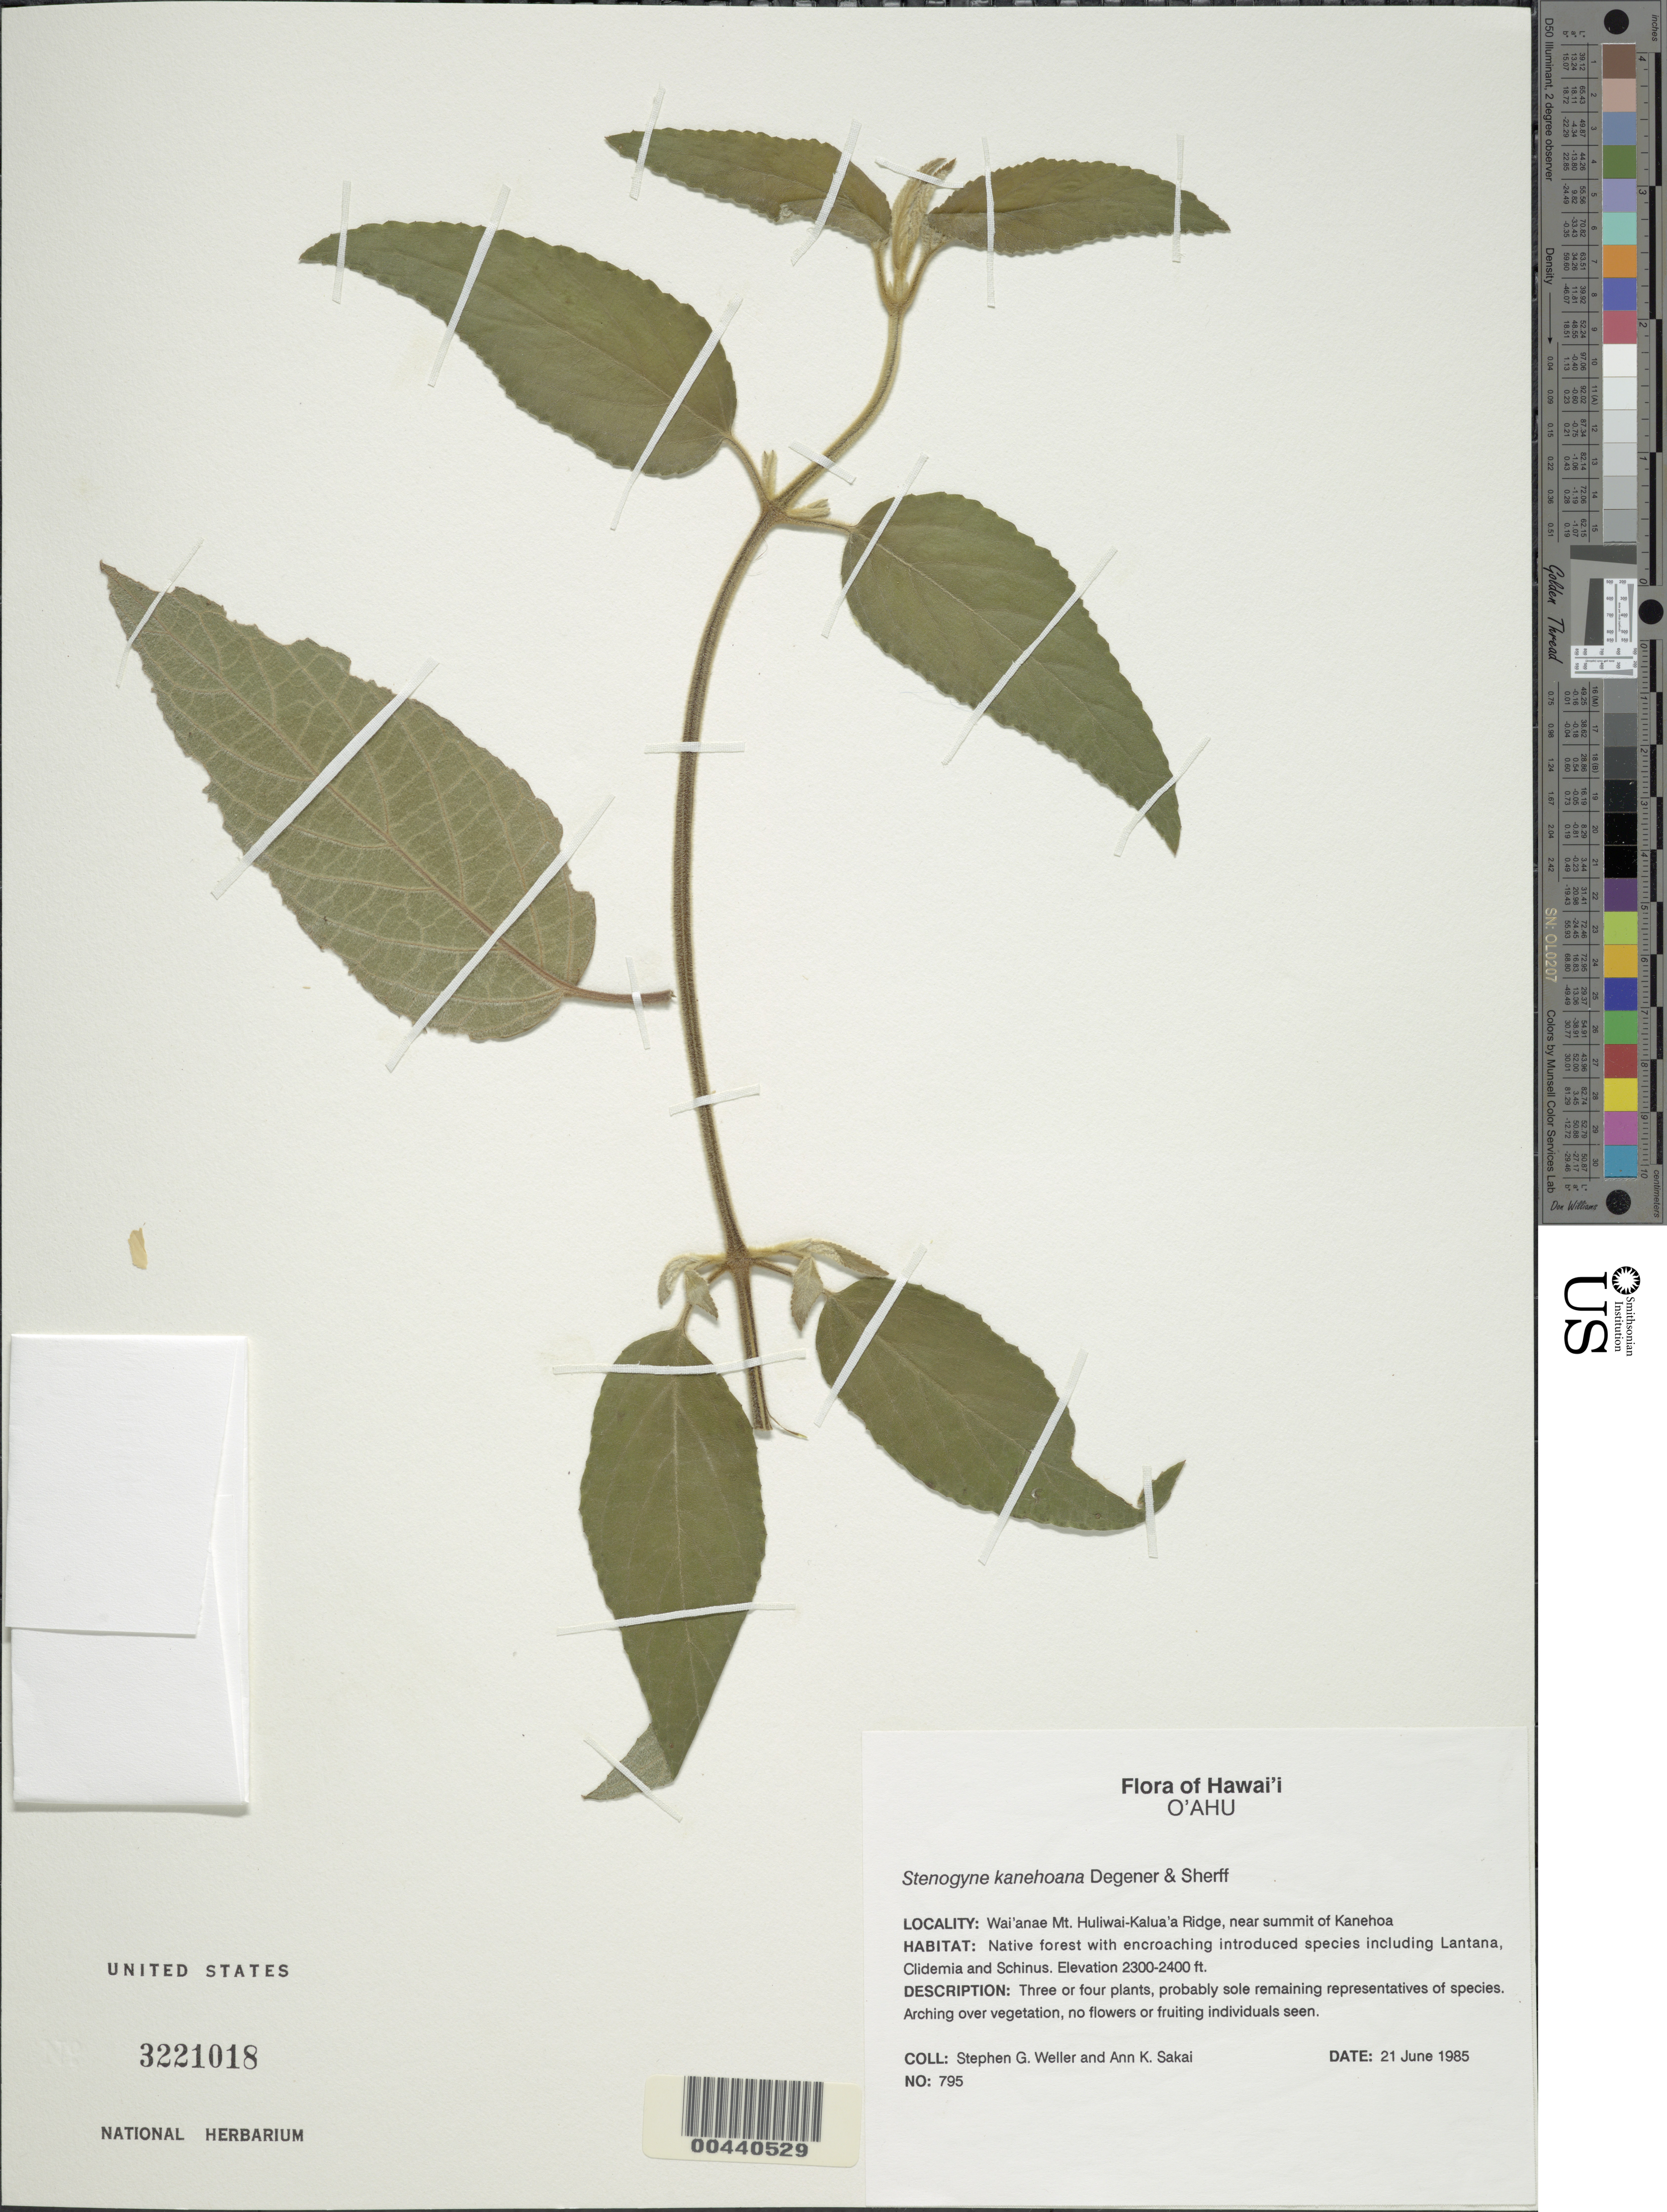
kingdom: Plantae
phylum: Tracheophyta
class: Magnoliopsida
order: Lamiales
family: Lamiaceae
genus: Stenogyne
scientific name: Stenogyne kanehoana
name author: O. Deg. & Sherff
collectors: S. G. Weller & A. Sakai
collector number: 795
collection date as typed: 21 Jun 1985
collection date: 1985-06-21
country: United States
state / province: Hawaii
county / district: Honolulu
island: Oahu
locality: Wai'anae Mt. Huliwai-Kalua'a Ridge, near summit of Kanehoa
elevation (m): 701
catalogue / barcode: US 3221018